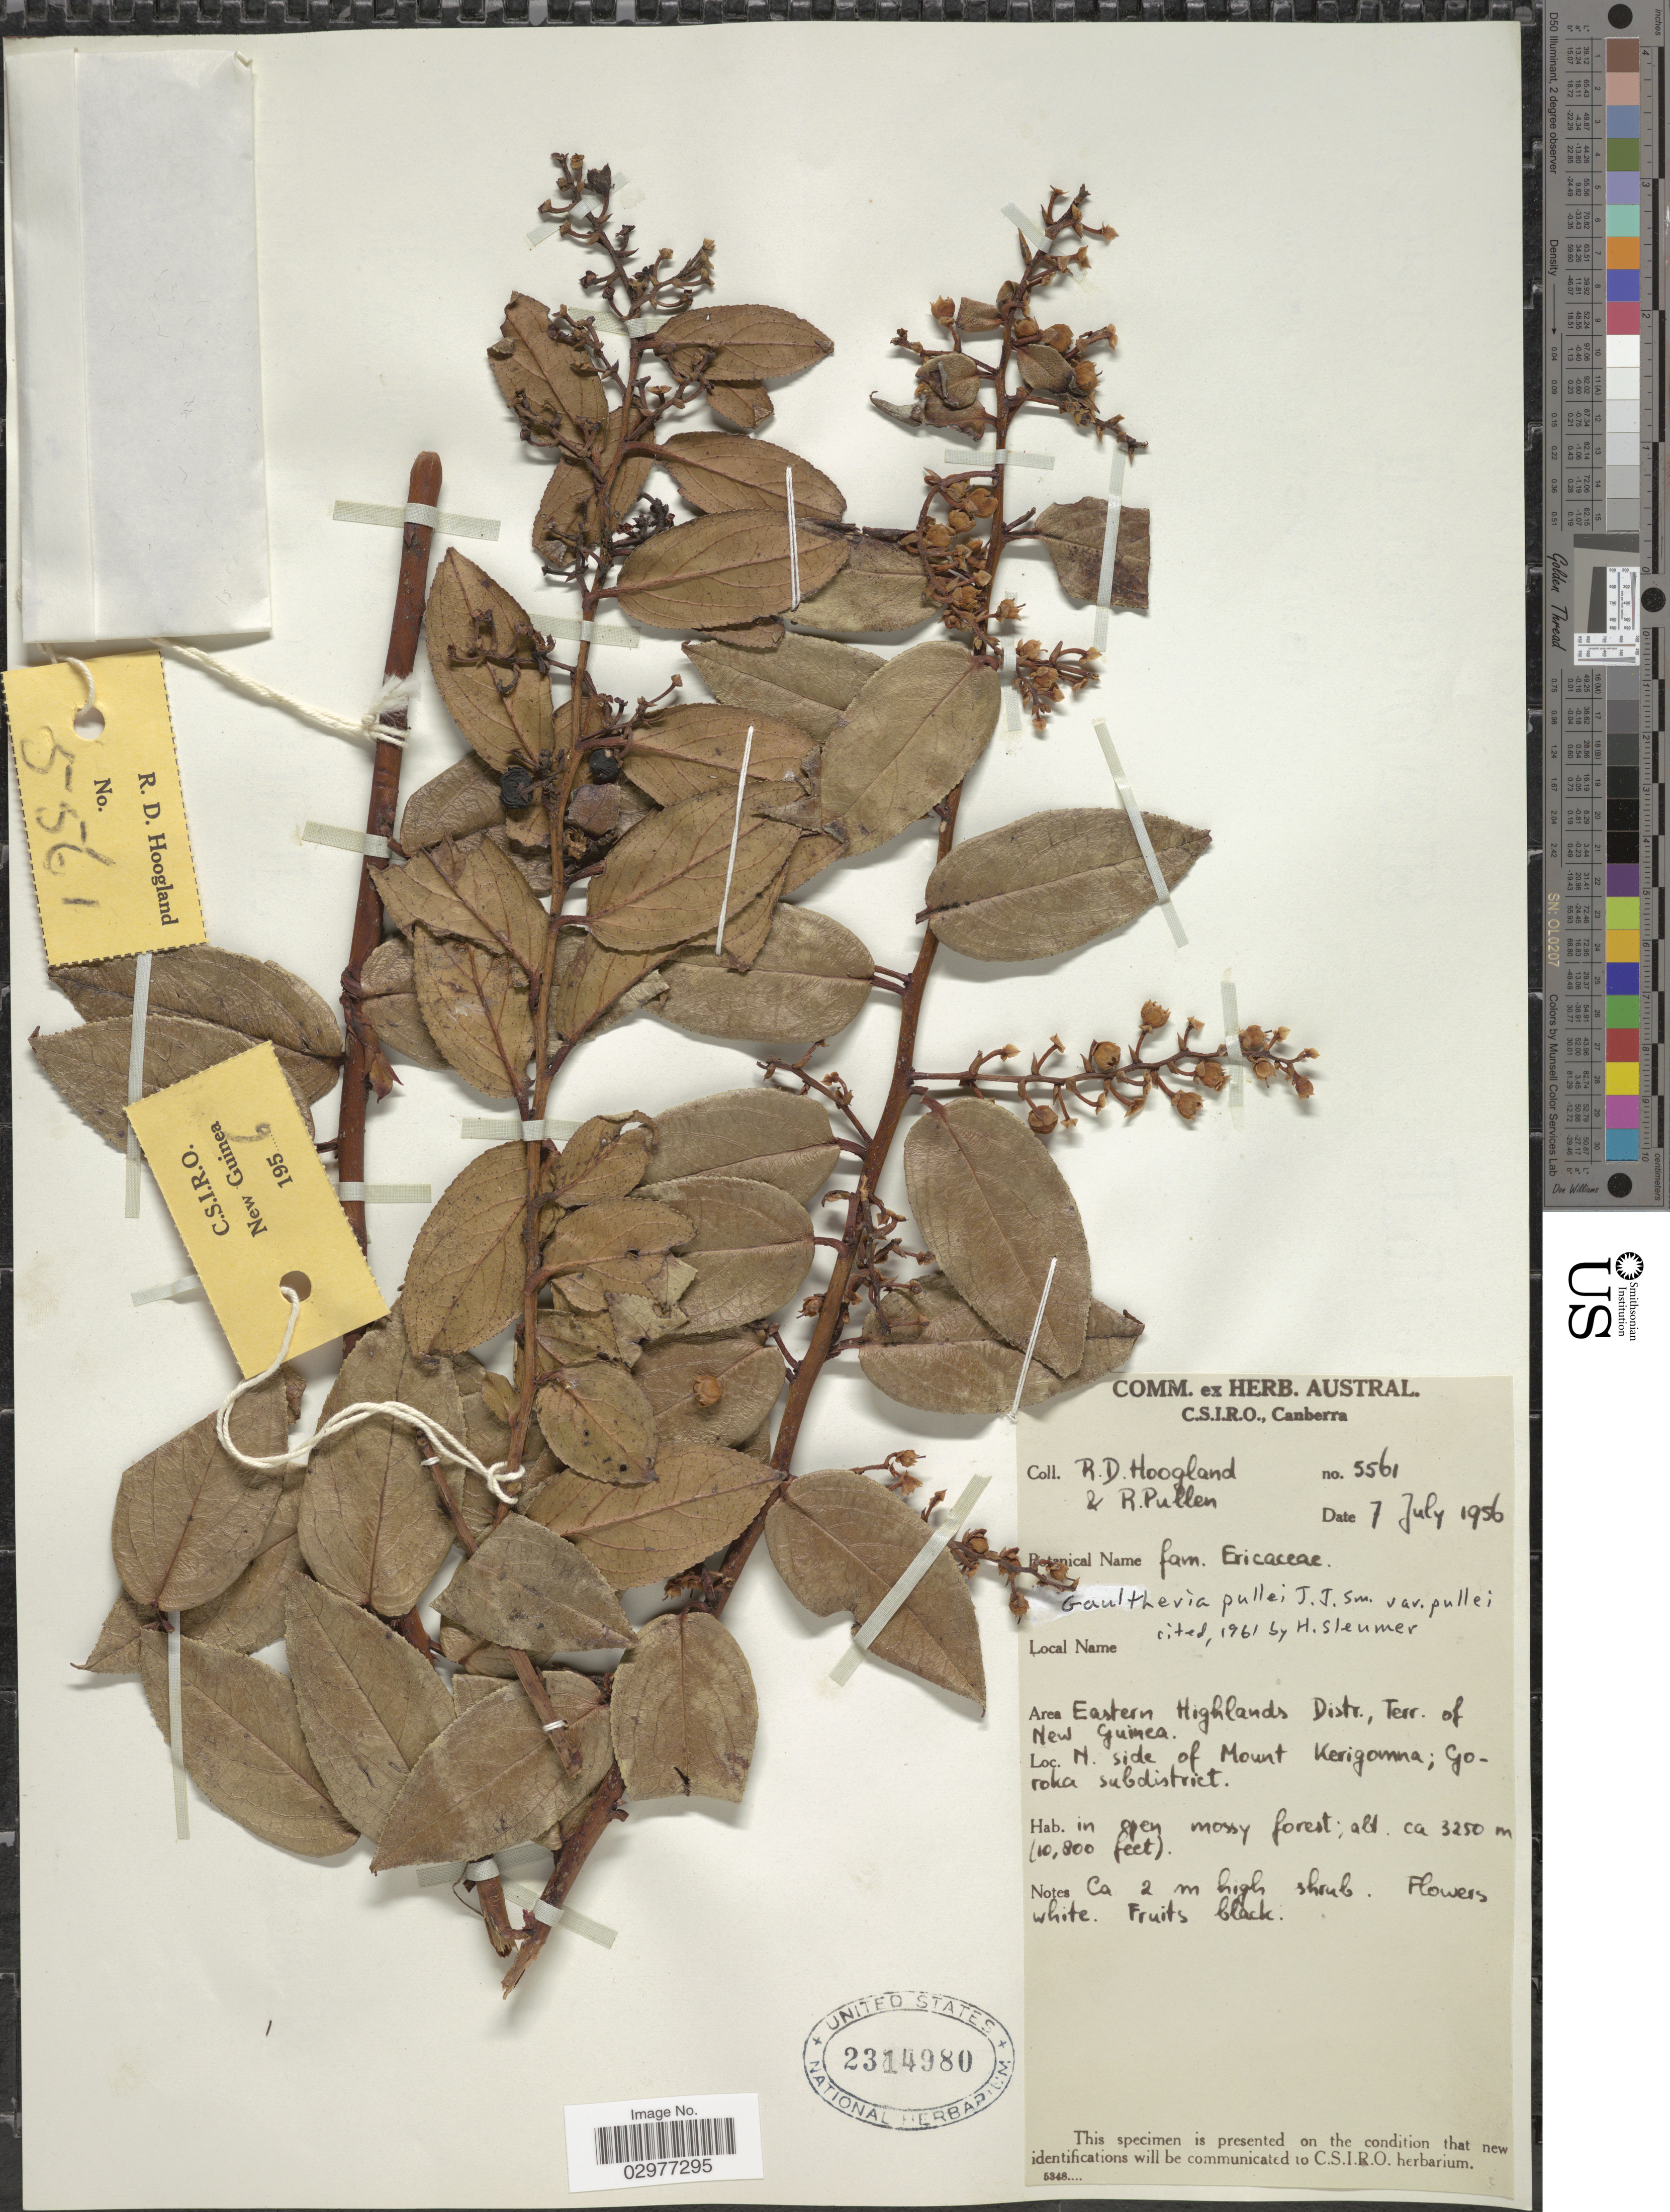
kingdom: Plantae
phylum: Tracheophyta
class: Magnoliopsida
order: Ericales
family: Ericaceae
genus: Gaultheria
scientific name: Gaultheria pullei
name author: J.J. Sm.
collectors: R. D. Hoogland & R. Pullen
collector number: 5561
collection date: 1956-07-07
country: Papua New Guinea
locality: Eastern Highlands Distr., Terr. of New Guinea. N. side of Mount Kerigomna; Goroka subdistrict.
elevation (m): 3250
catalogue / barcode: US 2314980